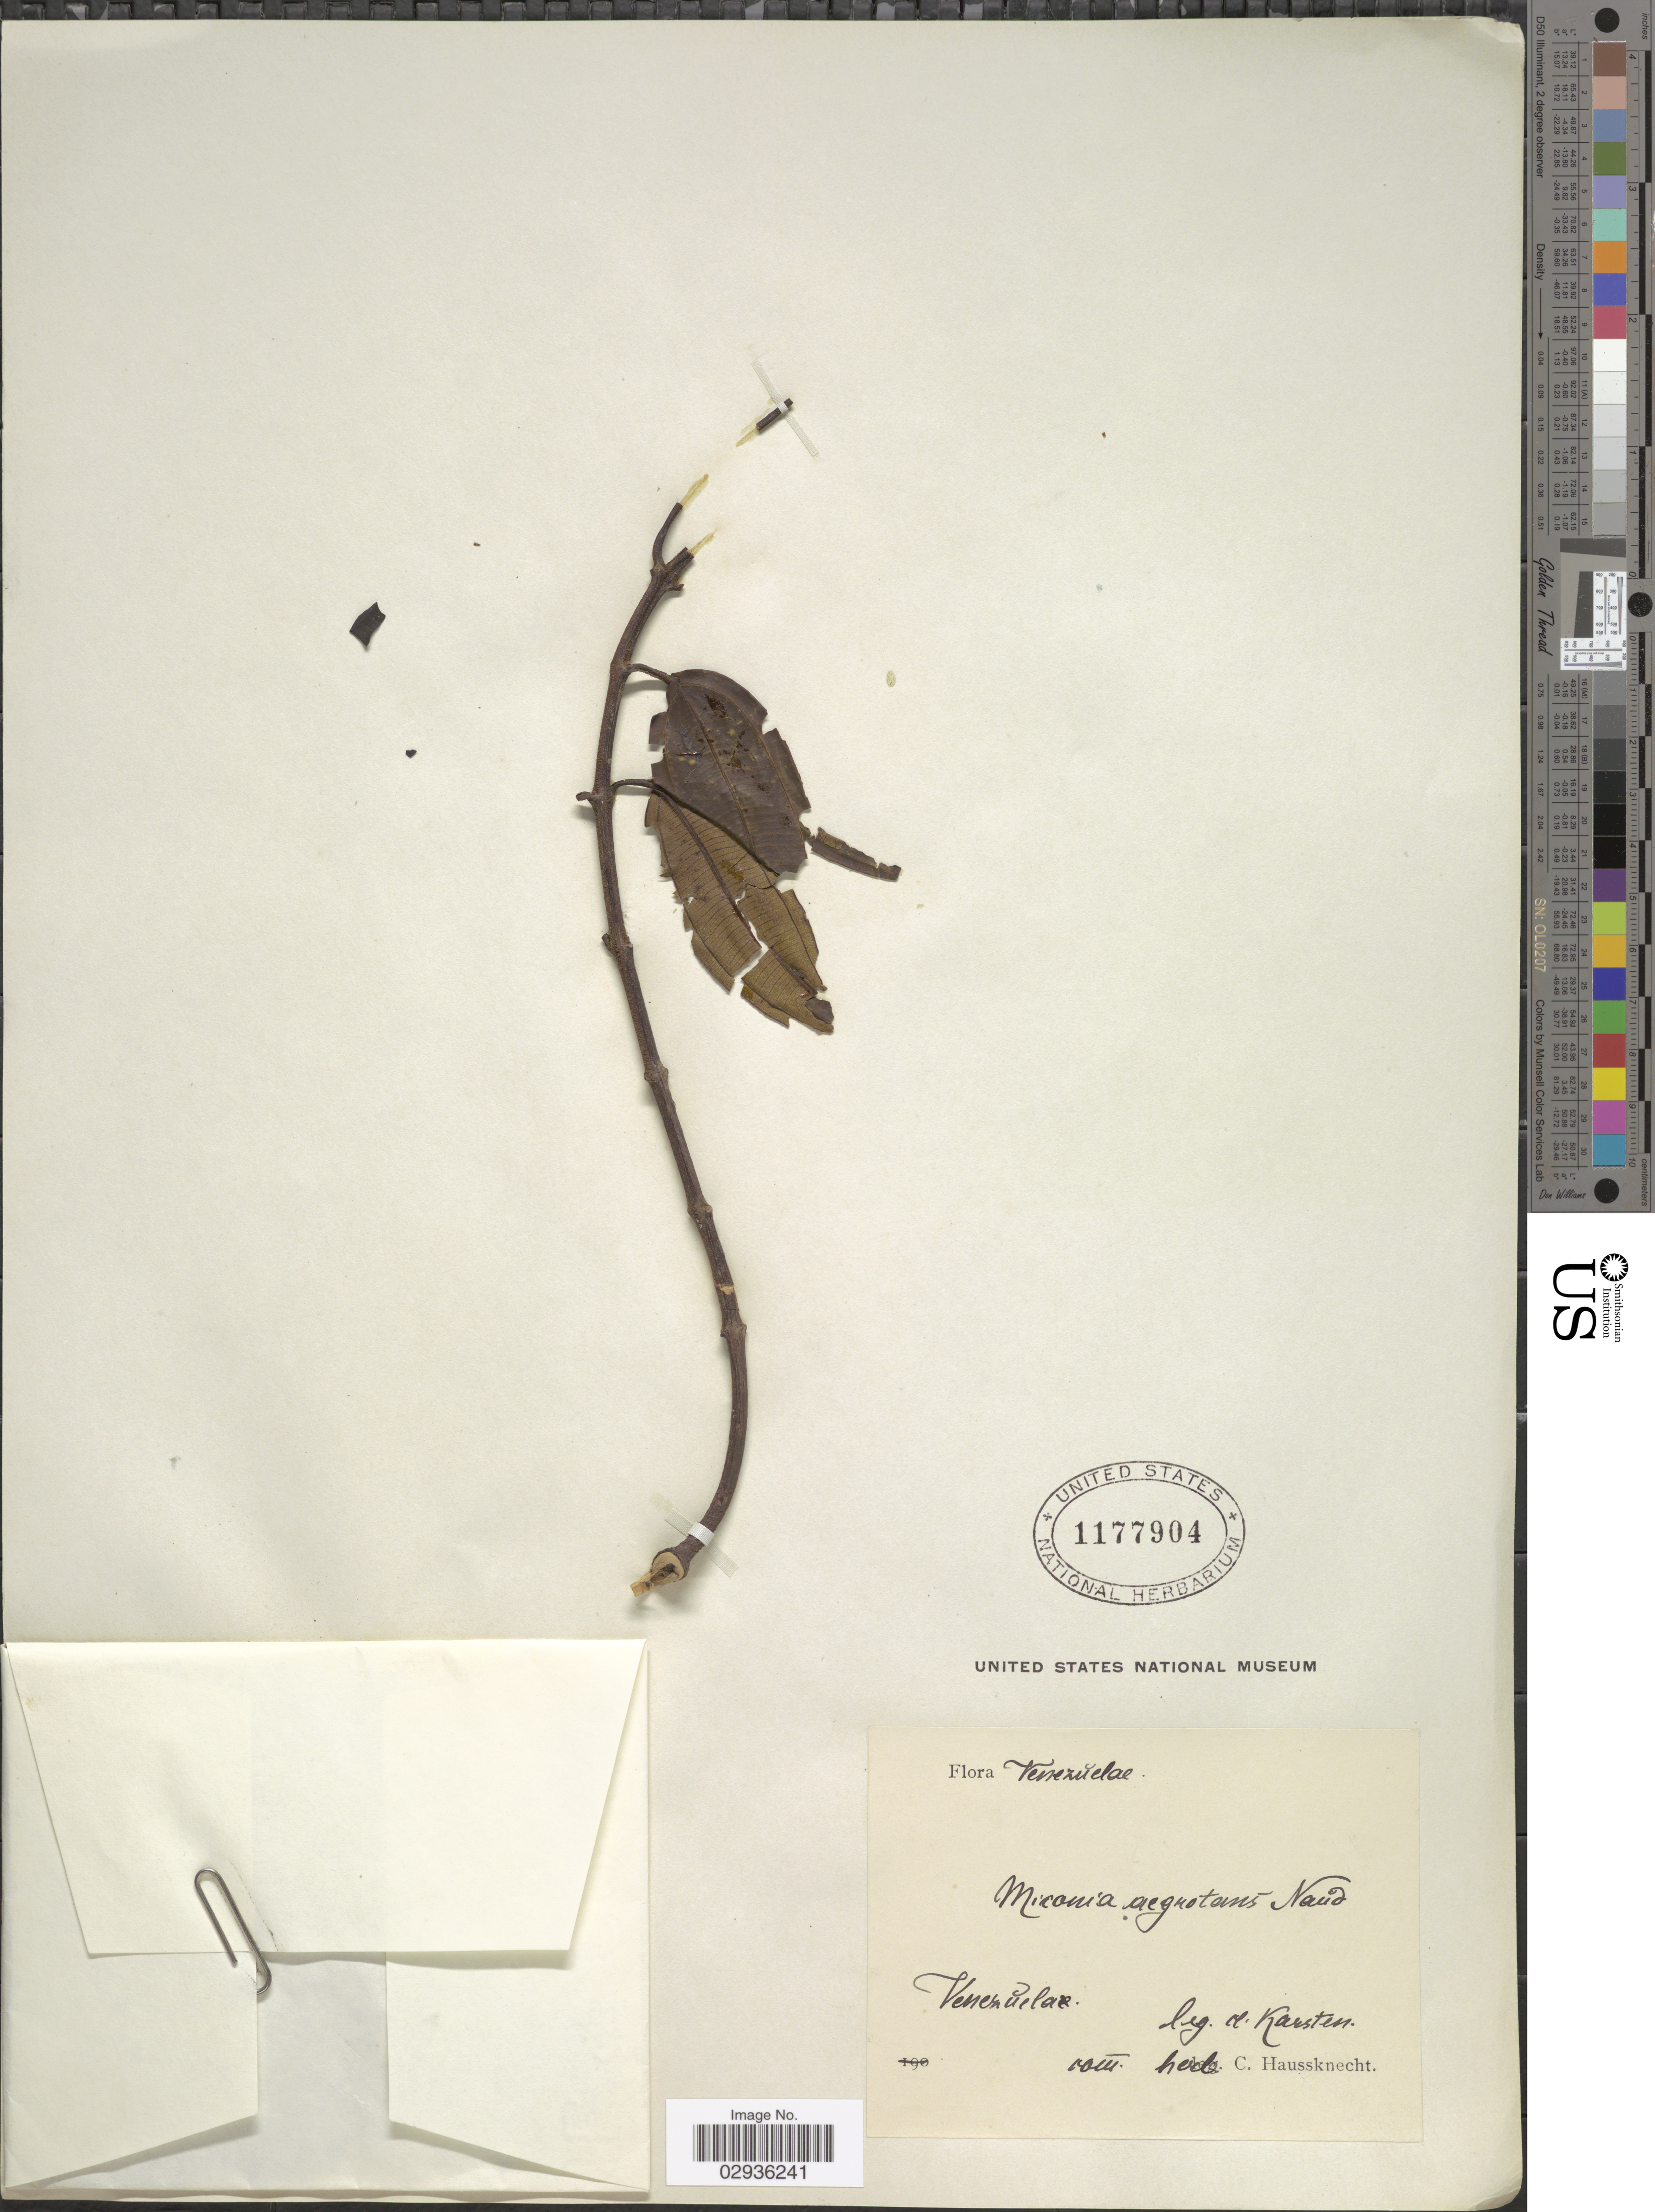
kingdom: Plantae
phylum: Tracheophyta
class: Magnoliopsida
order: Myrtales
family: Melastomataceae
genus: Miconia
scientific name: Miconia arbutifolia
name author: Naudin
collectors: -. Karsten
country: Venezuela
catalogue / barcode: US 1177904